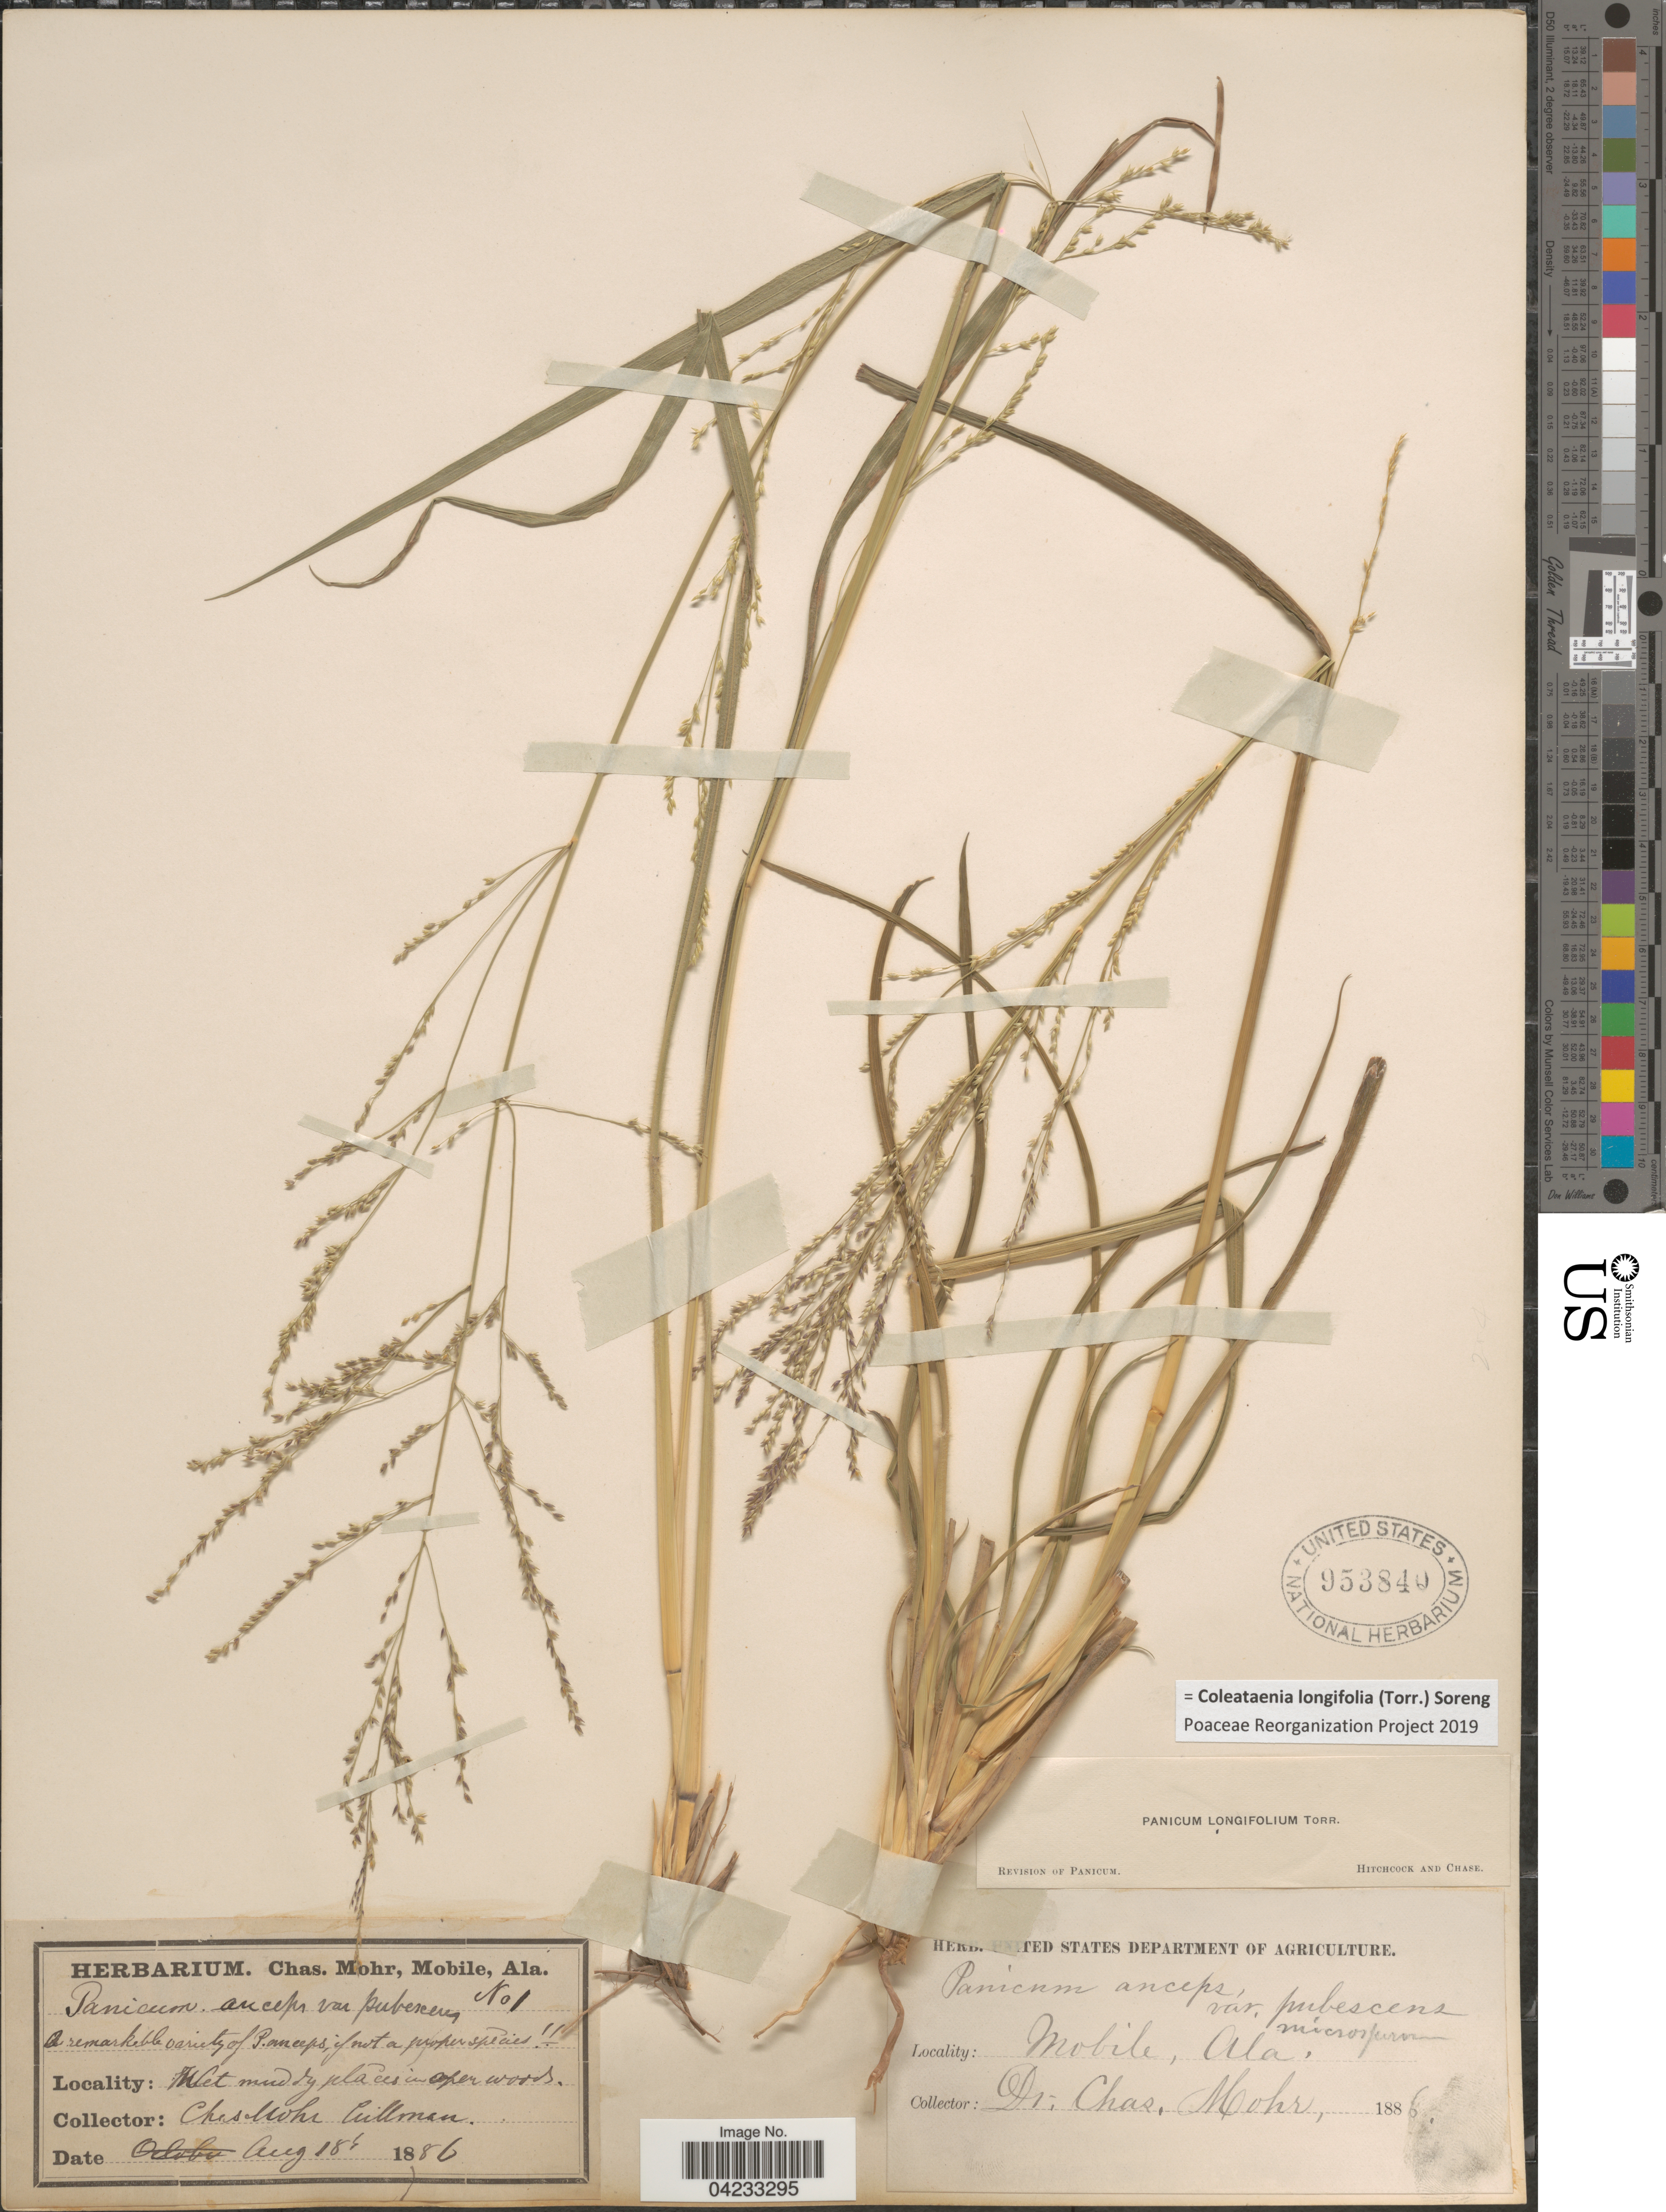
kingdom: Plantae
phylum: Tracheophyta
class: Liliopsida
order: Poales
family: Poaceae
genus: Coleataenia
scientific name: Coleataenia longifolia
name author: (Torr.) Soreng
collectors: Mohr, C. T. (herbarium)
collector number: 1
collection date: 1886-08-18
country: United States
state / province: Alabama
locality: Wet muddy places in open woods. Mobile.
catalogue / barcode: US 953840